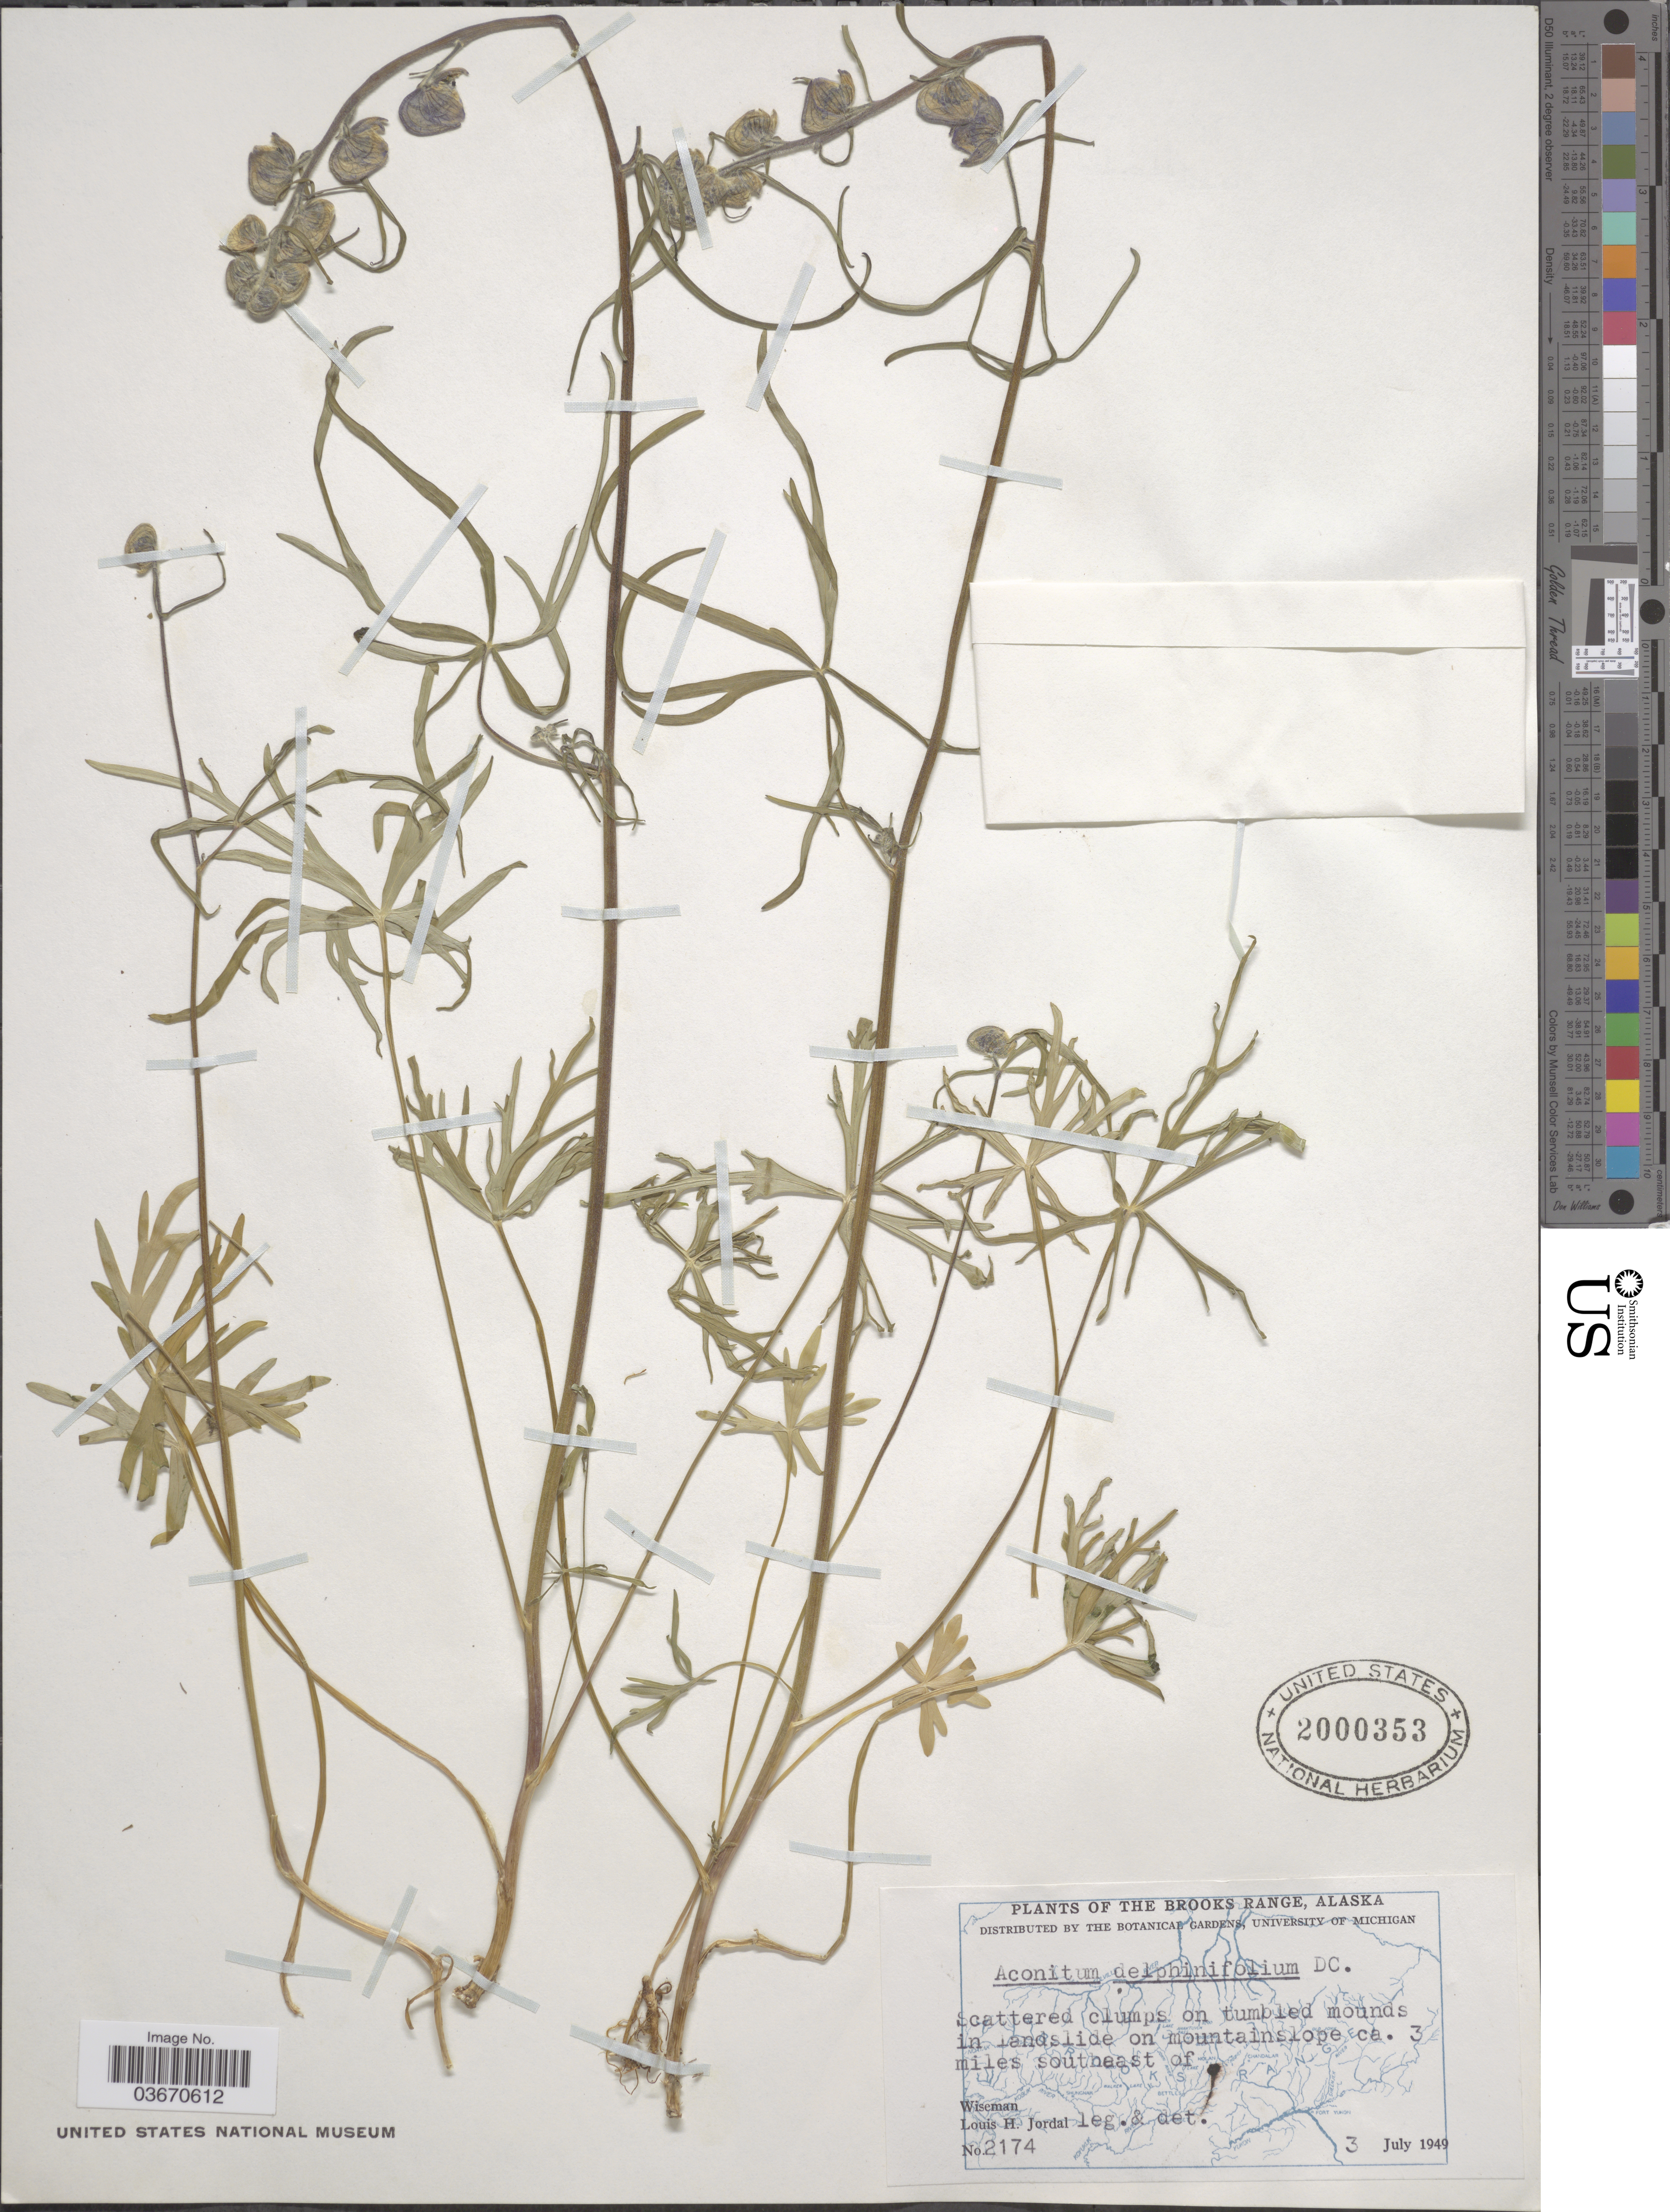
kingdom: Plantae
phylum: Tracheophyta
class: Magnoliopsida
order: Ranunculales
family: Ranunculaceae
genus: Aconitum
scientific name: Aconitum delphinifolium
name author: DC.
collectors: L. Jordal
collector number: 2174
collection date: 1949-07-03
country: United States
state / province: Alaska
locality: The Brooks Range. Ca. 3 miles southeast of Wiseman.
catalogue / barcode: US 2000353